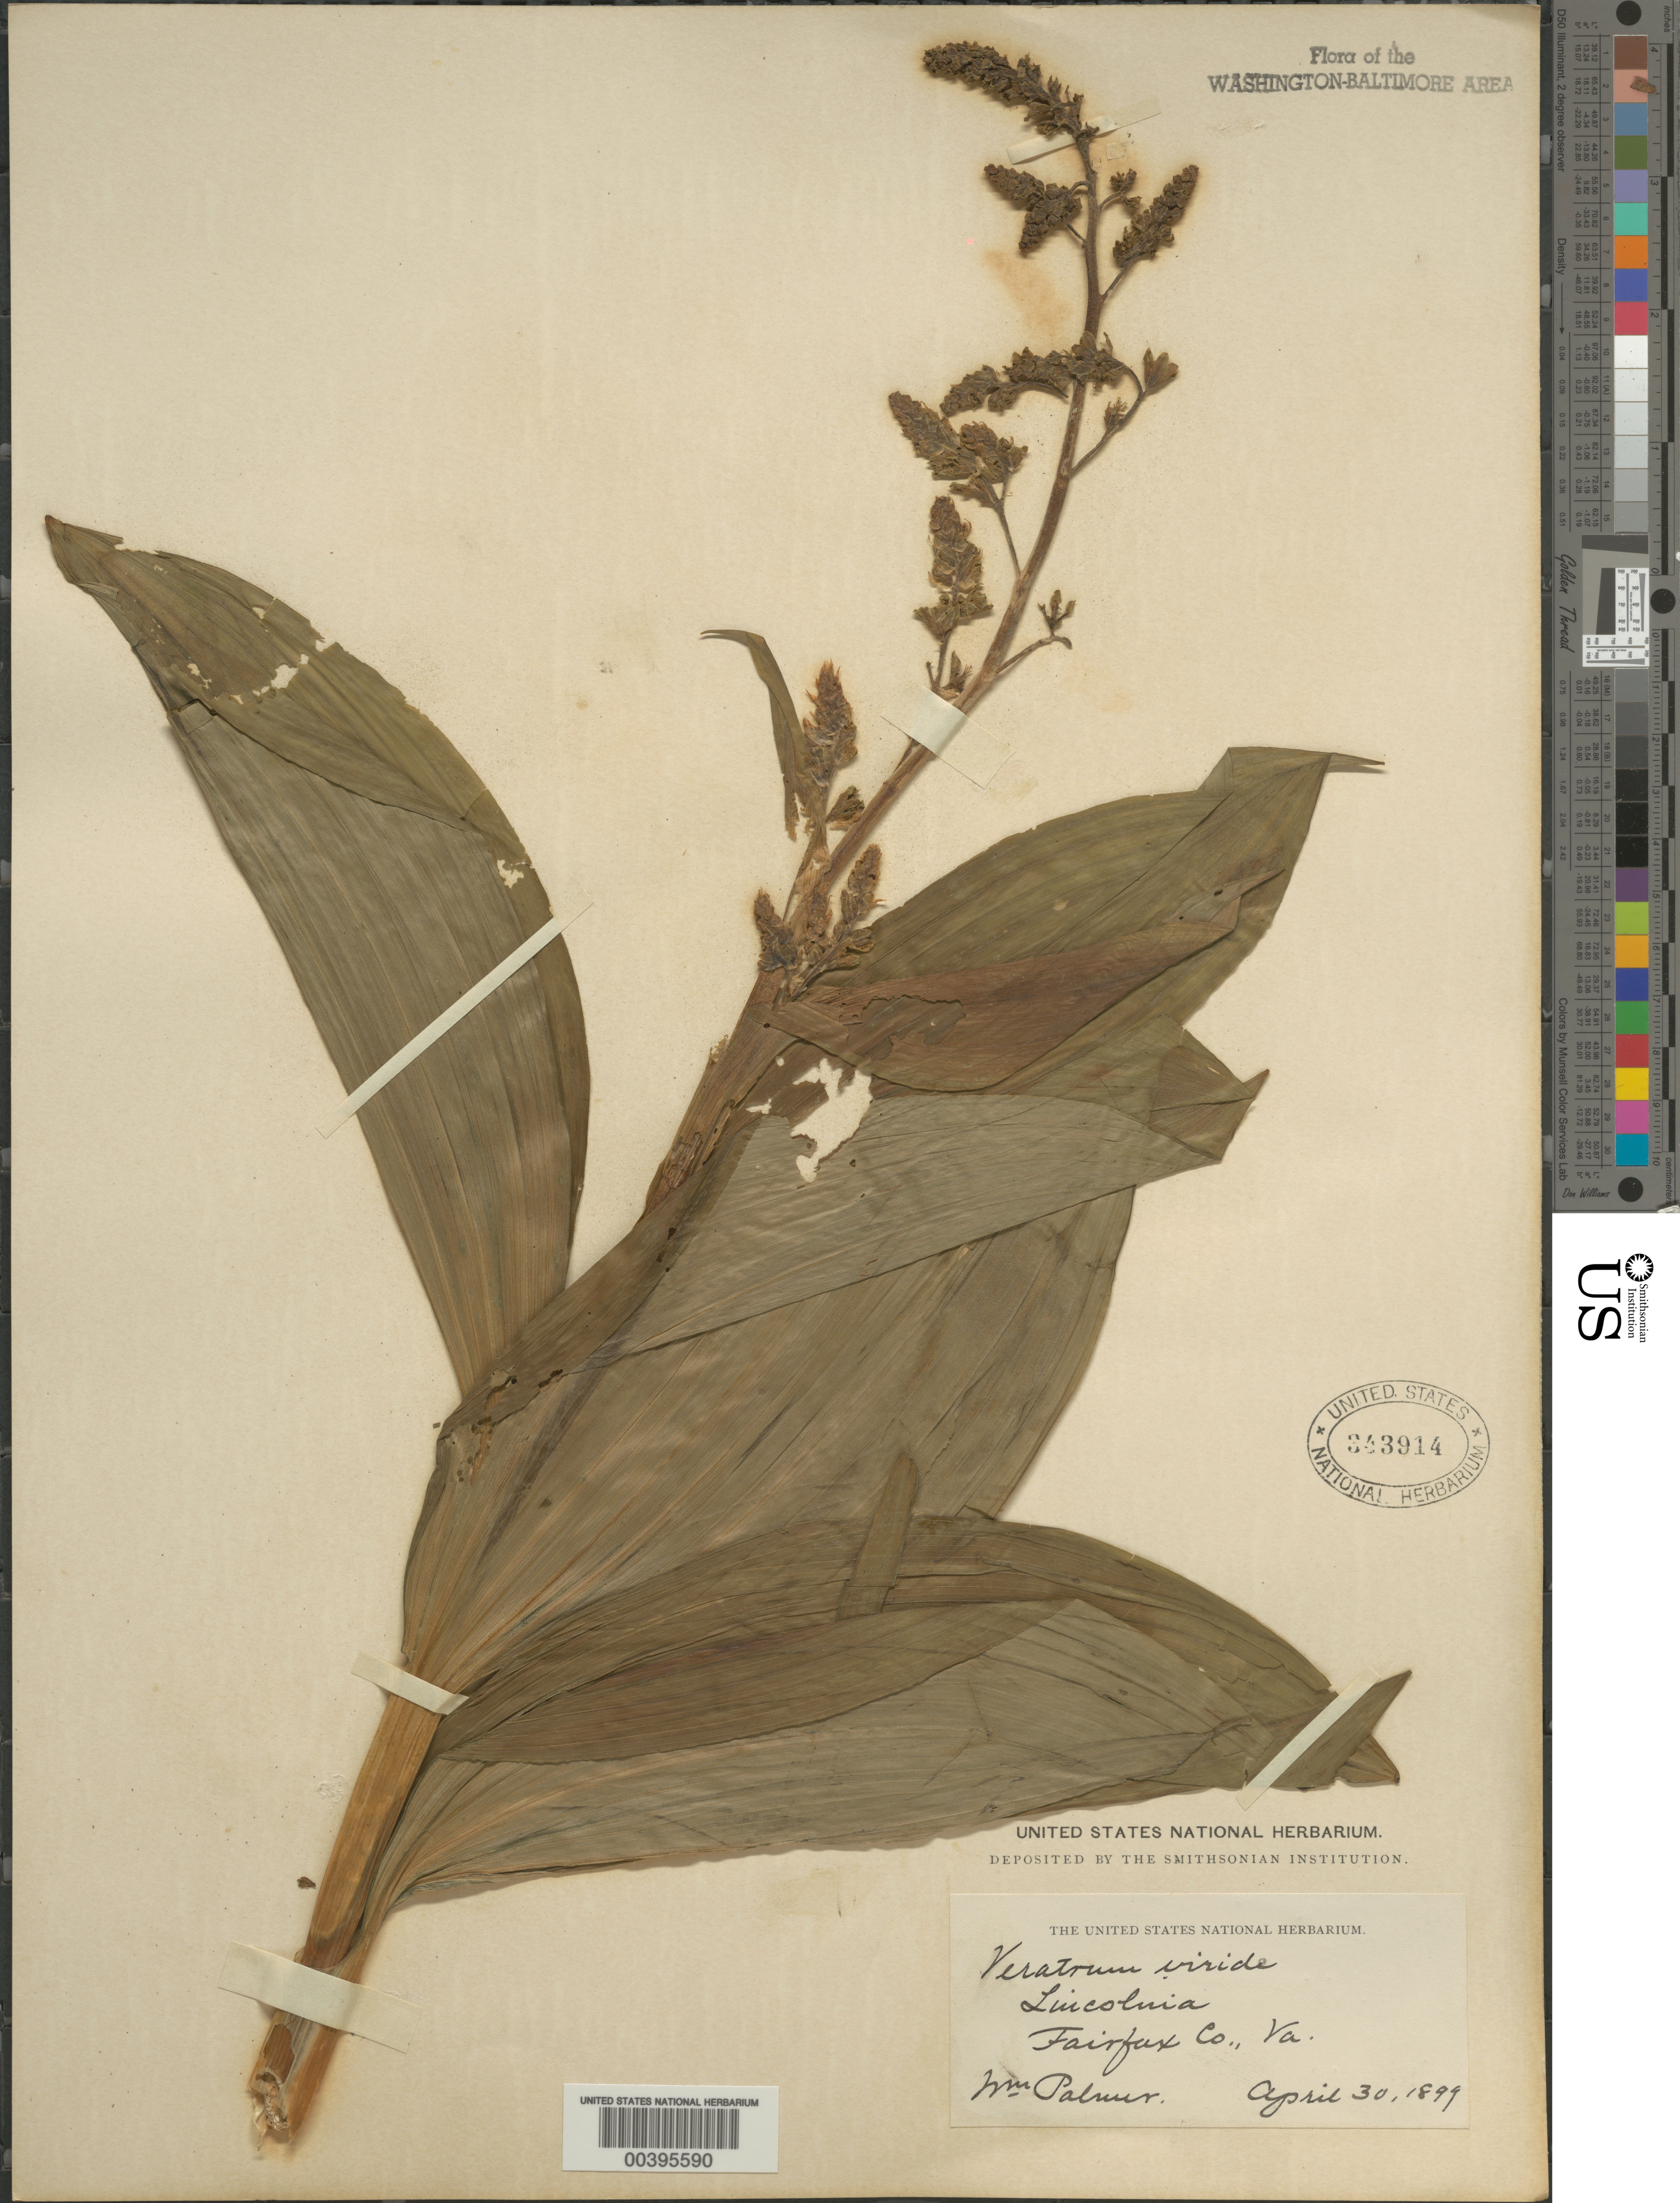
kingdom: Plantae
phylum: Tracheophyta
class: Liliopsida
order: Liliales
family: Melanthiaceae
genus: Veratrum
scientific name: Veratrum viride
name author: Aiton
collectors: W. Palmer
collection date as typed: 30 Apr 1899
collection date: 1899-04-30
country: United States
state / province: Virginia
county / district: Fairfax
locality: Lincolnia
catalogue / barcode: US 343914